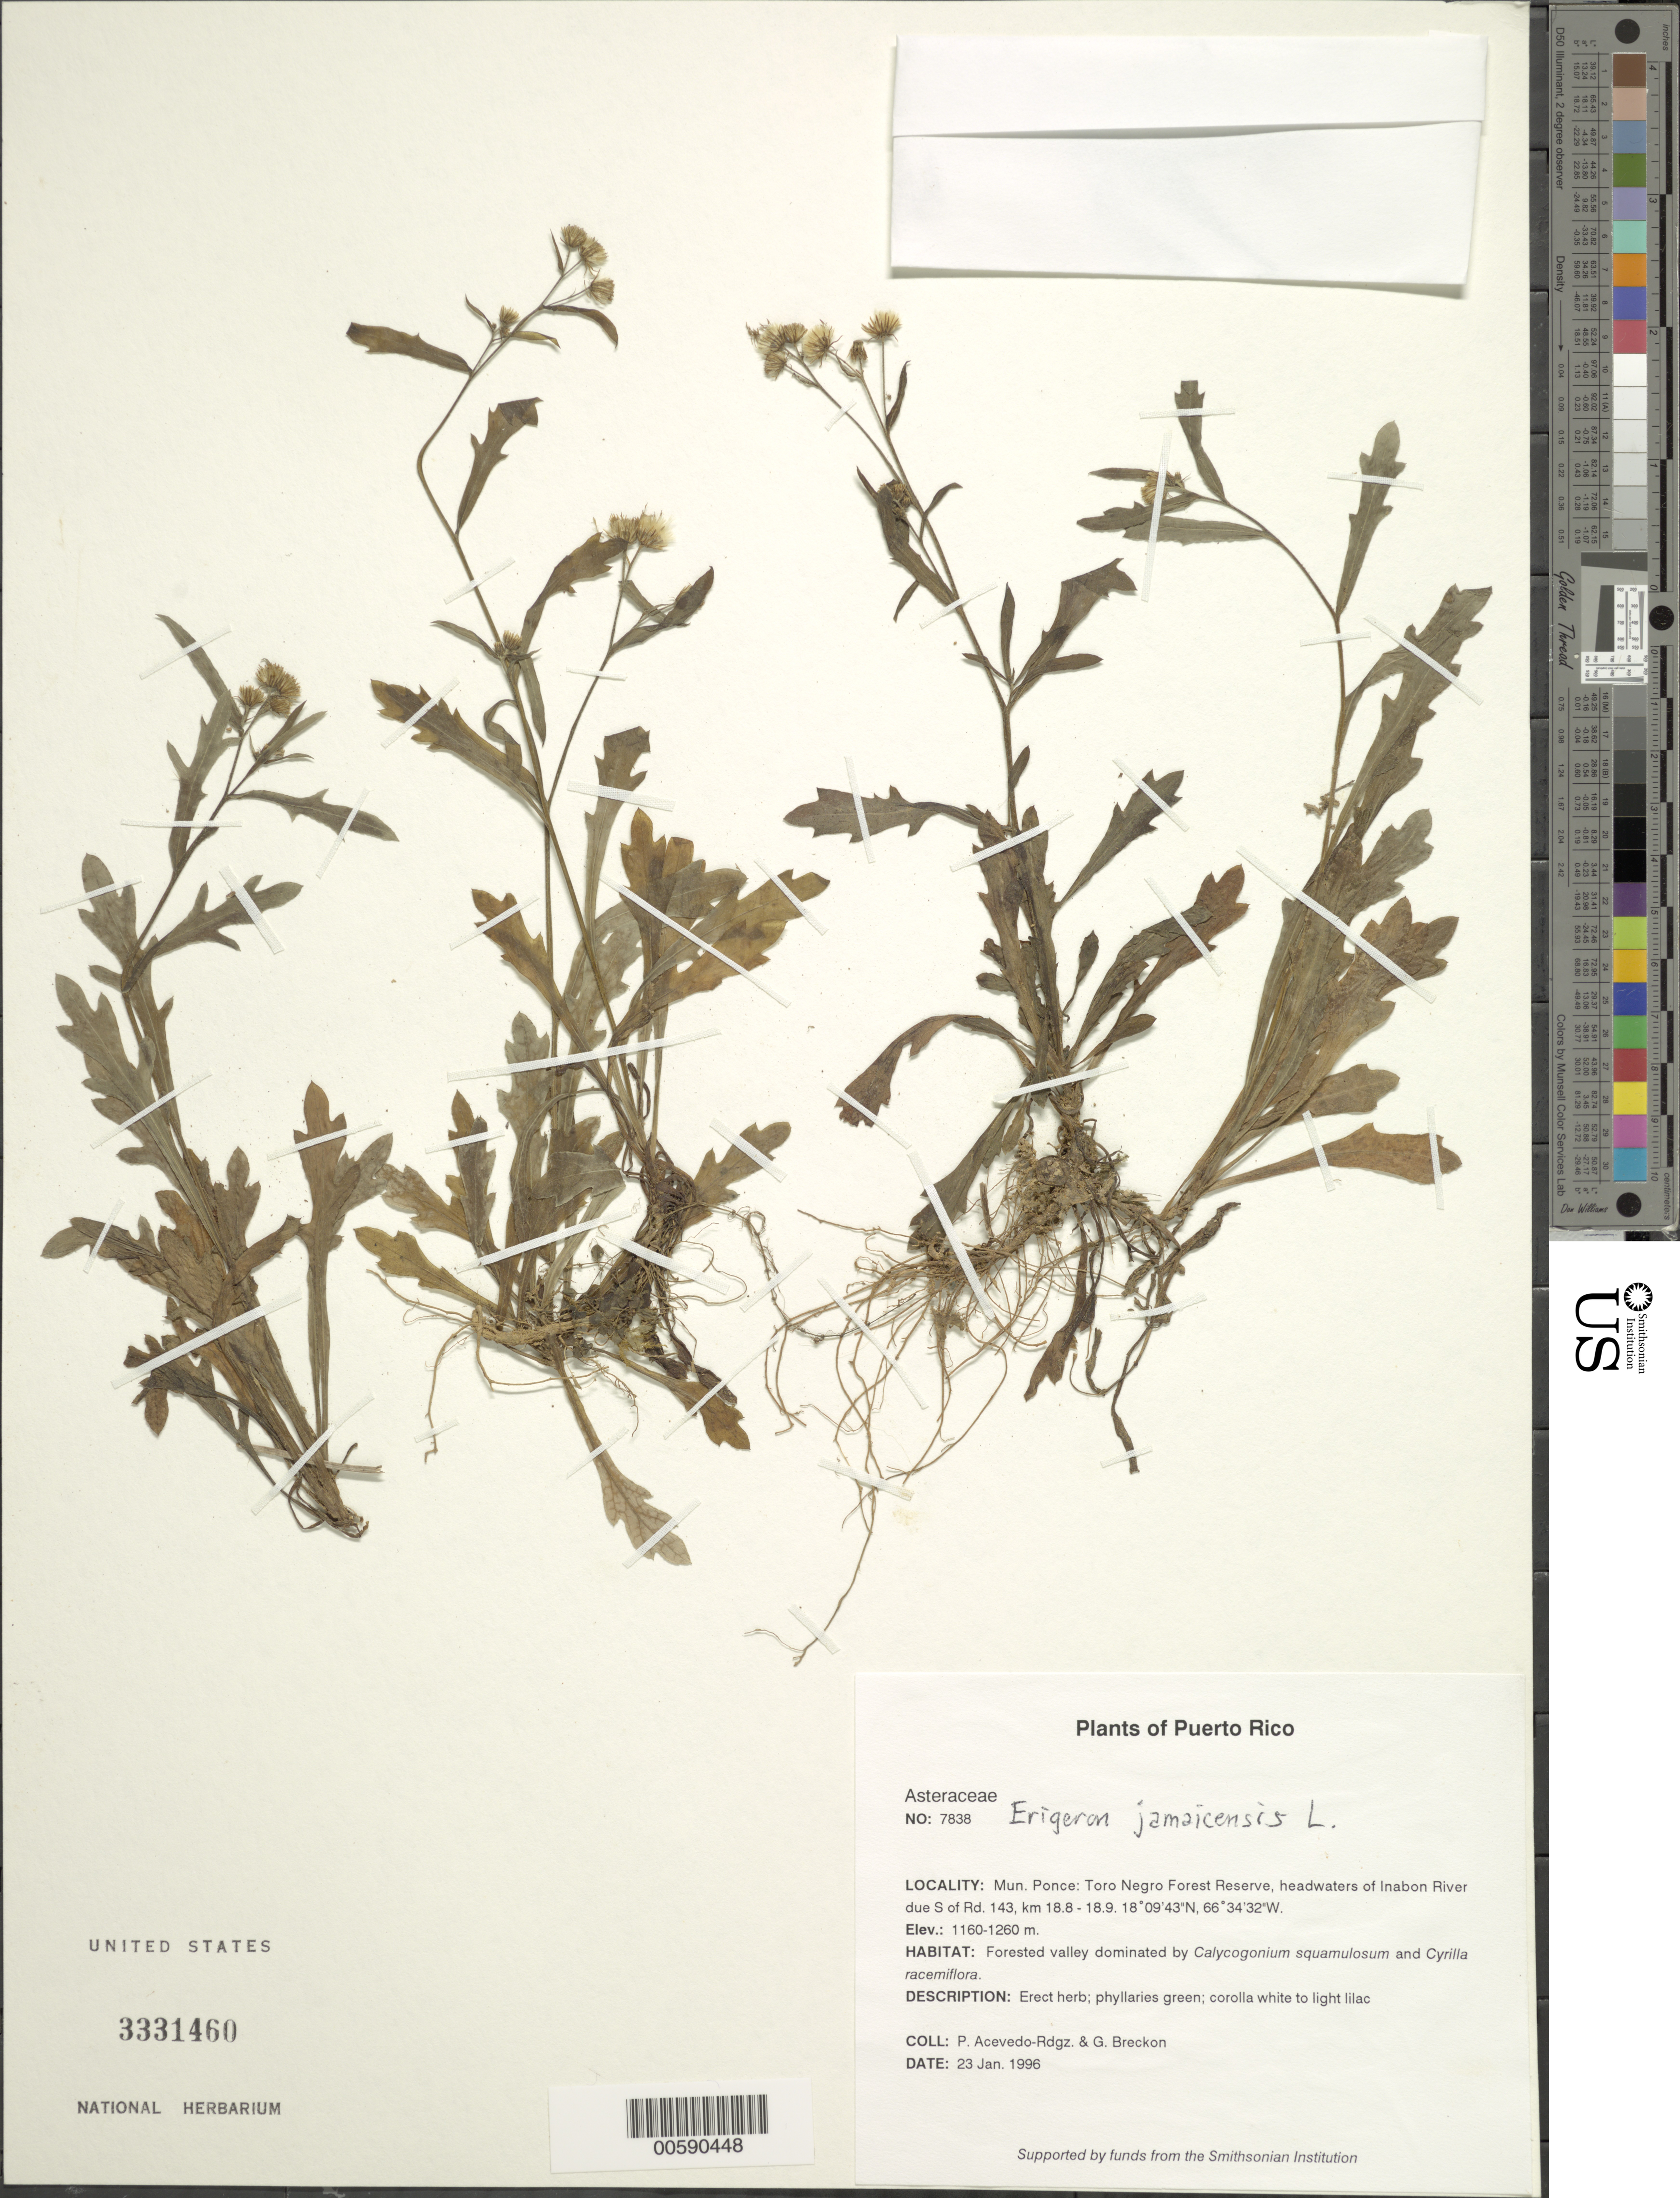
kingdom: Plantae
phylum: Tracheophyta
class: Magnoliopsida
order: Asterales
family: Asteraceae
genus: Erigeron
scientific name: Erigeron jamaicensis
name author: L.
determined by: Robinson, Harold E., (US)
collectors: P. Acevedo-Rodr. & G. J. Breckon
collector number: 7838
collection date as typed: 23 Jan 1996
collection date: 1996-01-23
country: Puerto Rico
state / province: Ponce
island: Puerto Rico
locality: Ponce: Jayuya, Toro Negro Forest Reserve, headwaters of Inabon River due S of Rd. 143, km 18.8 - 18.9.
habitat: Forested valley dominated by Calycogonium squamulosum and Cyrilla racemiflora.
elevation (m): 1160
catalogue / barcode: US 3331460